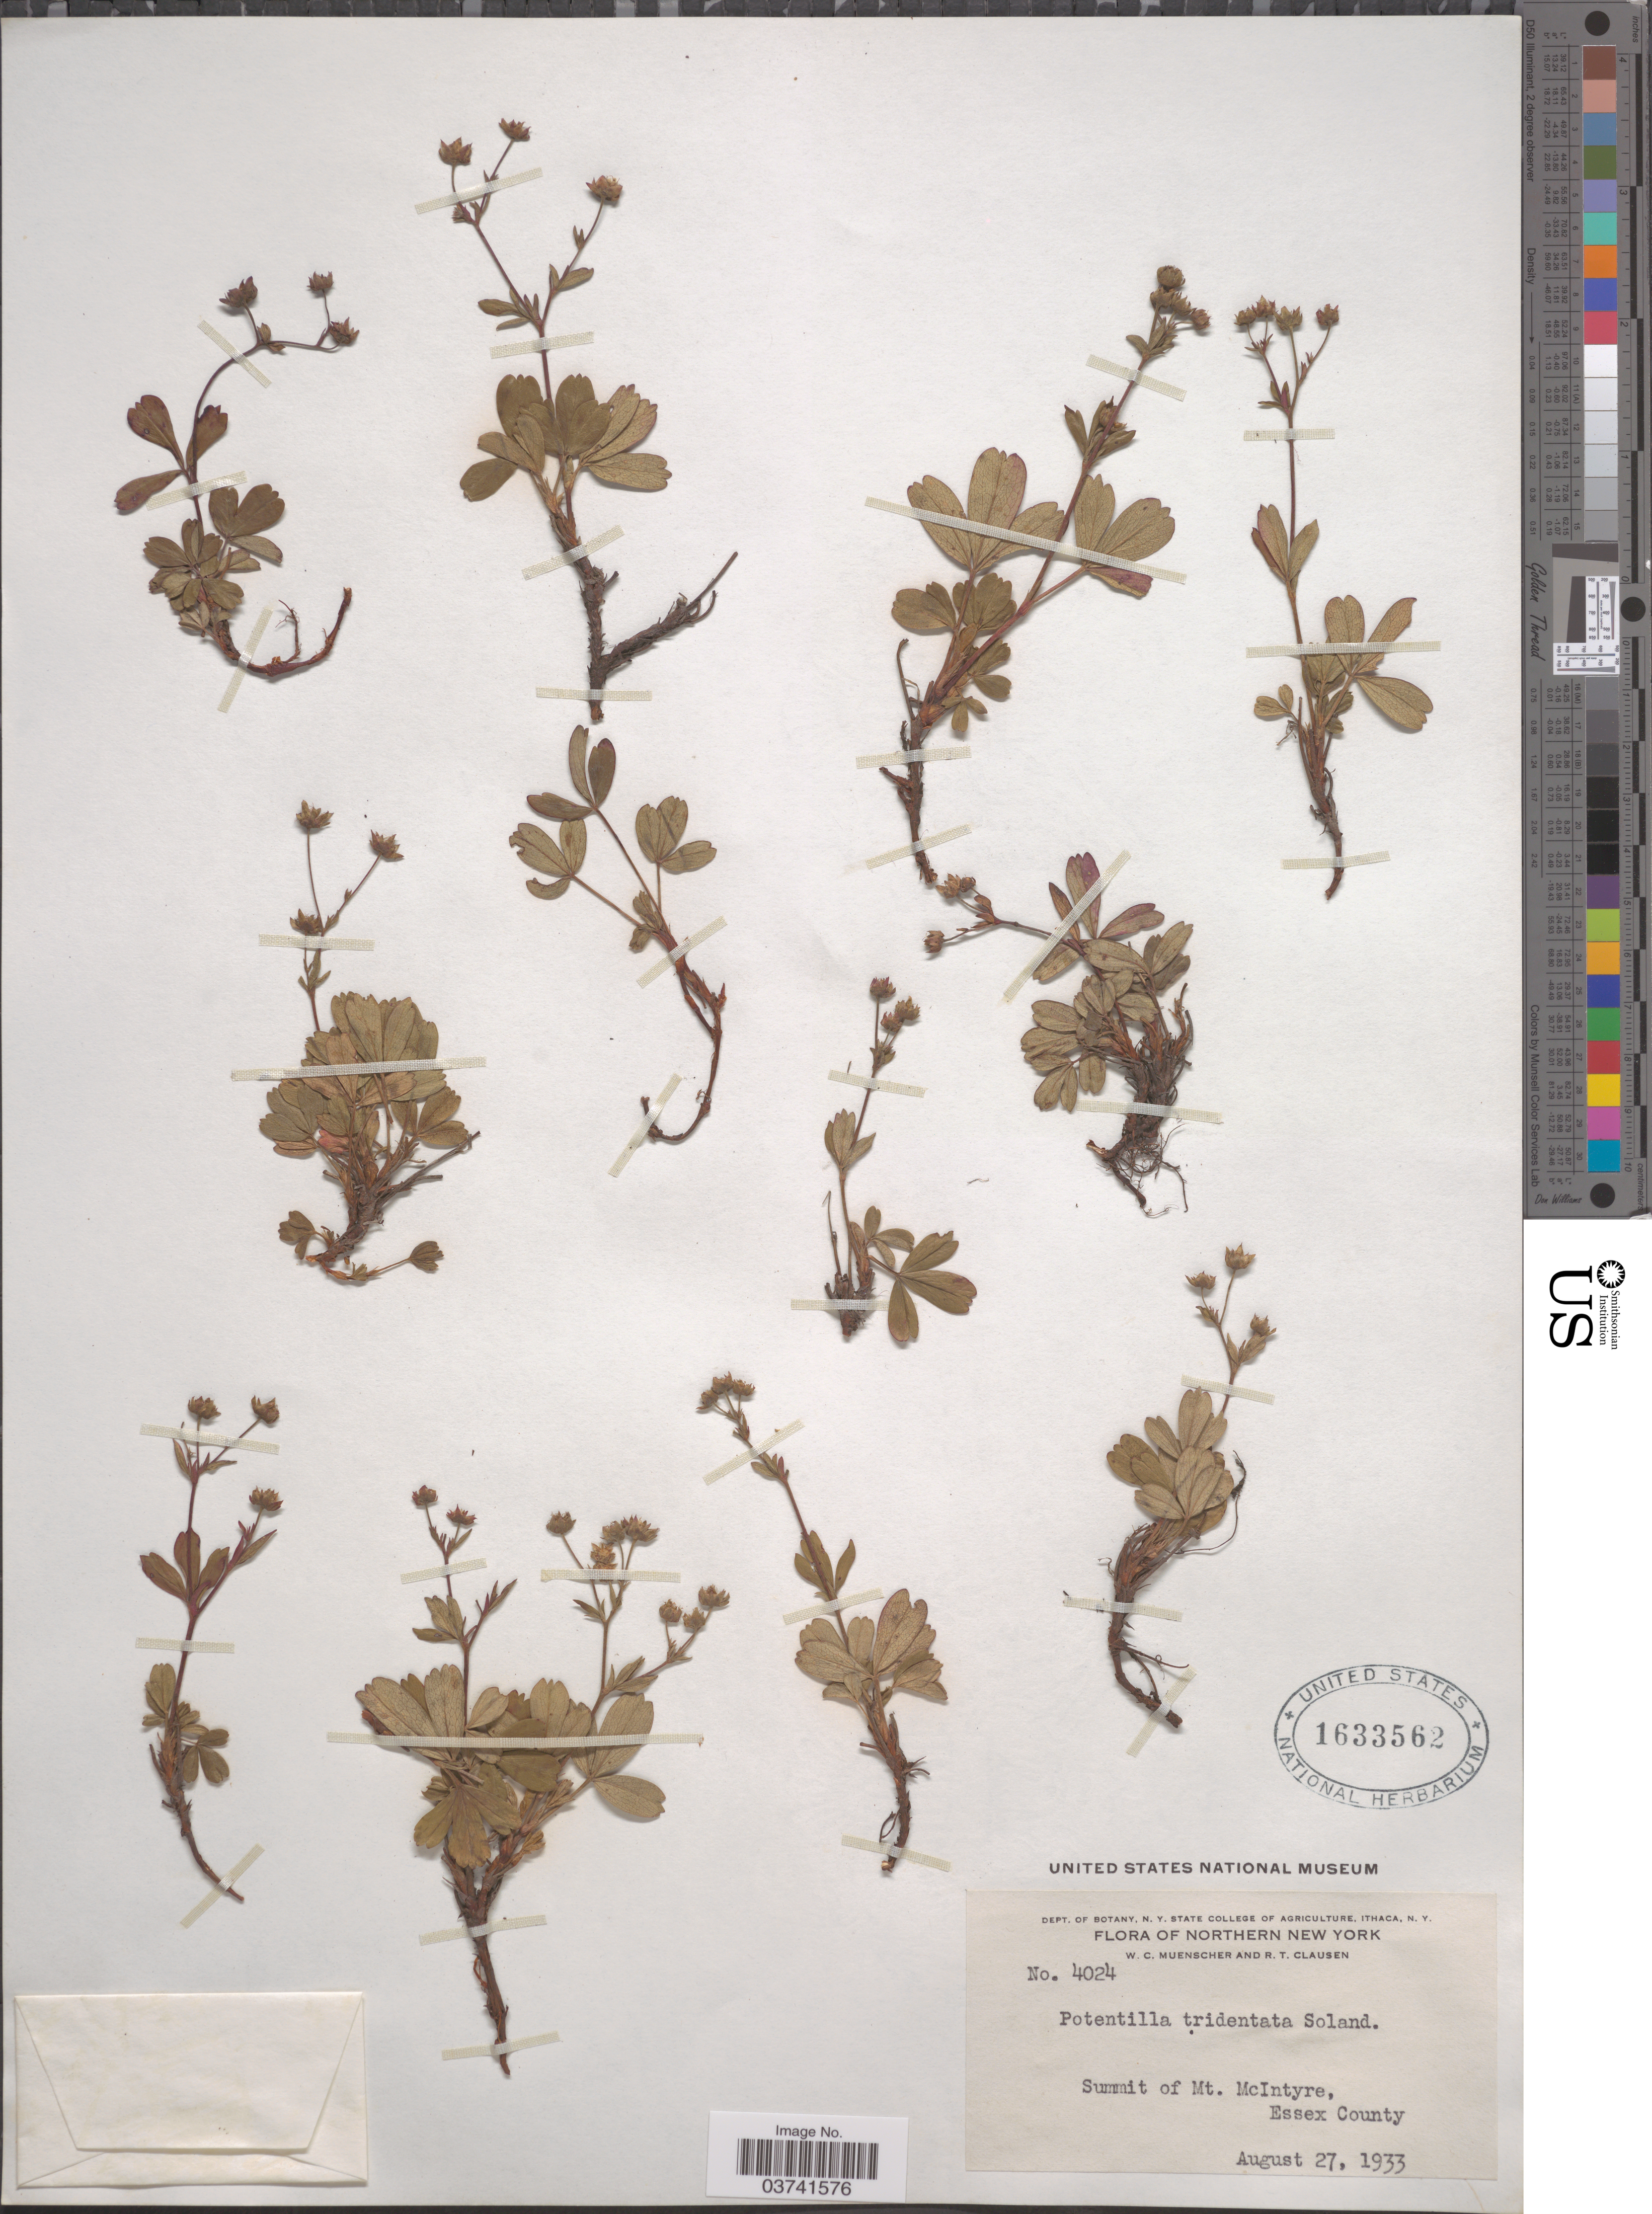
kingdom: Plantae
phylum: Tracheophyta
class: Magnoliopsida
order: Rosales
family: Rosaceae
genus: Potentilla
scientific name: Potentilla tridentata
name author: Aiton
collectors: W. Muenscher & R. T. Clausen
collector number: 4024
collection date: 1933-08-27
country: United States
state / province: New York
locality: Northern New York. Summit of Mt. McIntyre, Essex County.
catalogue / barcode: US 1633562